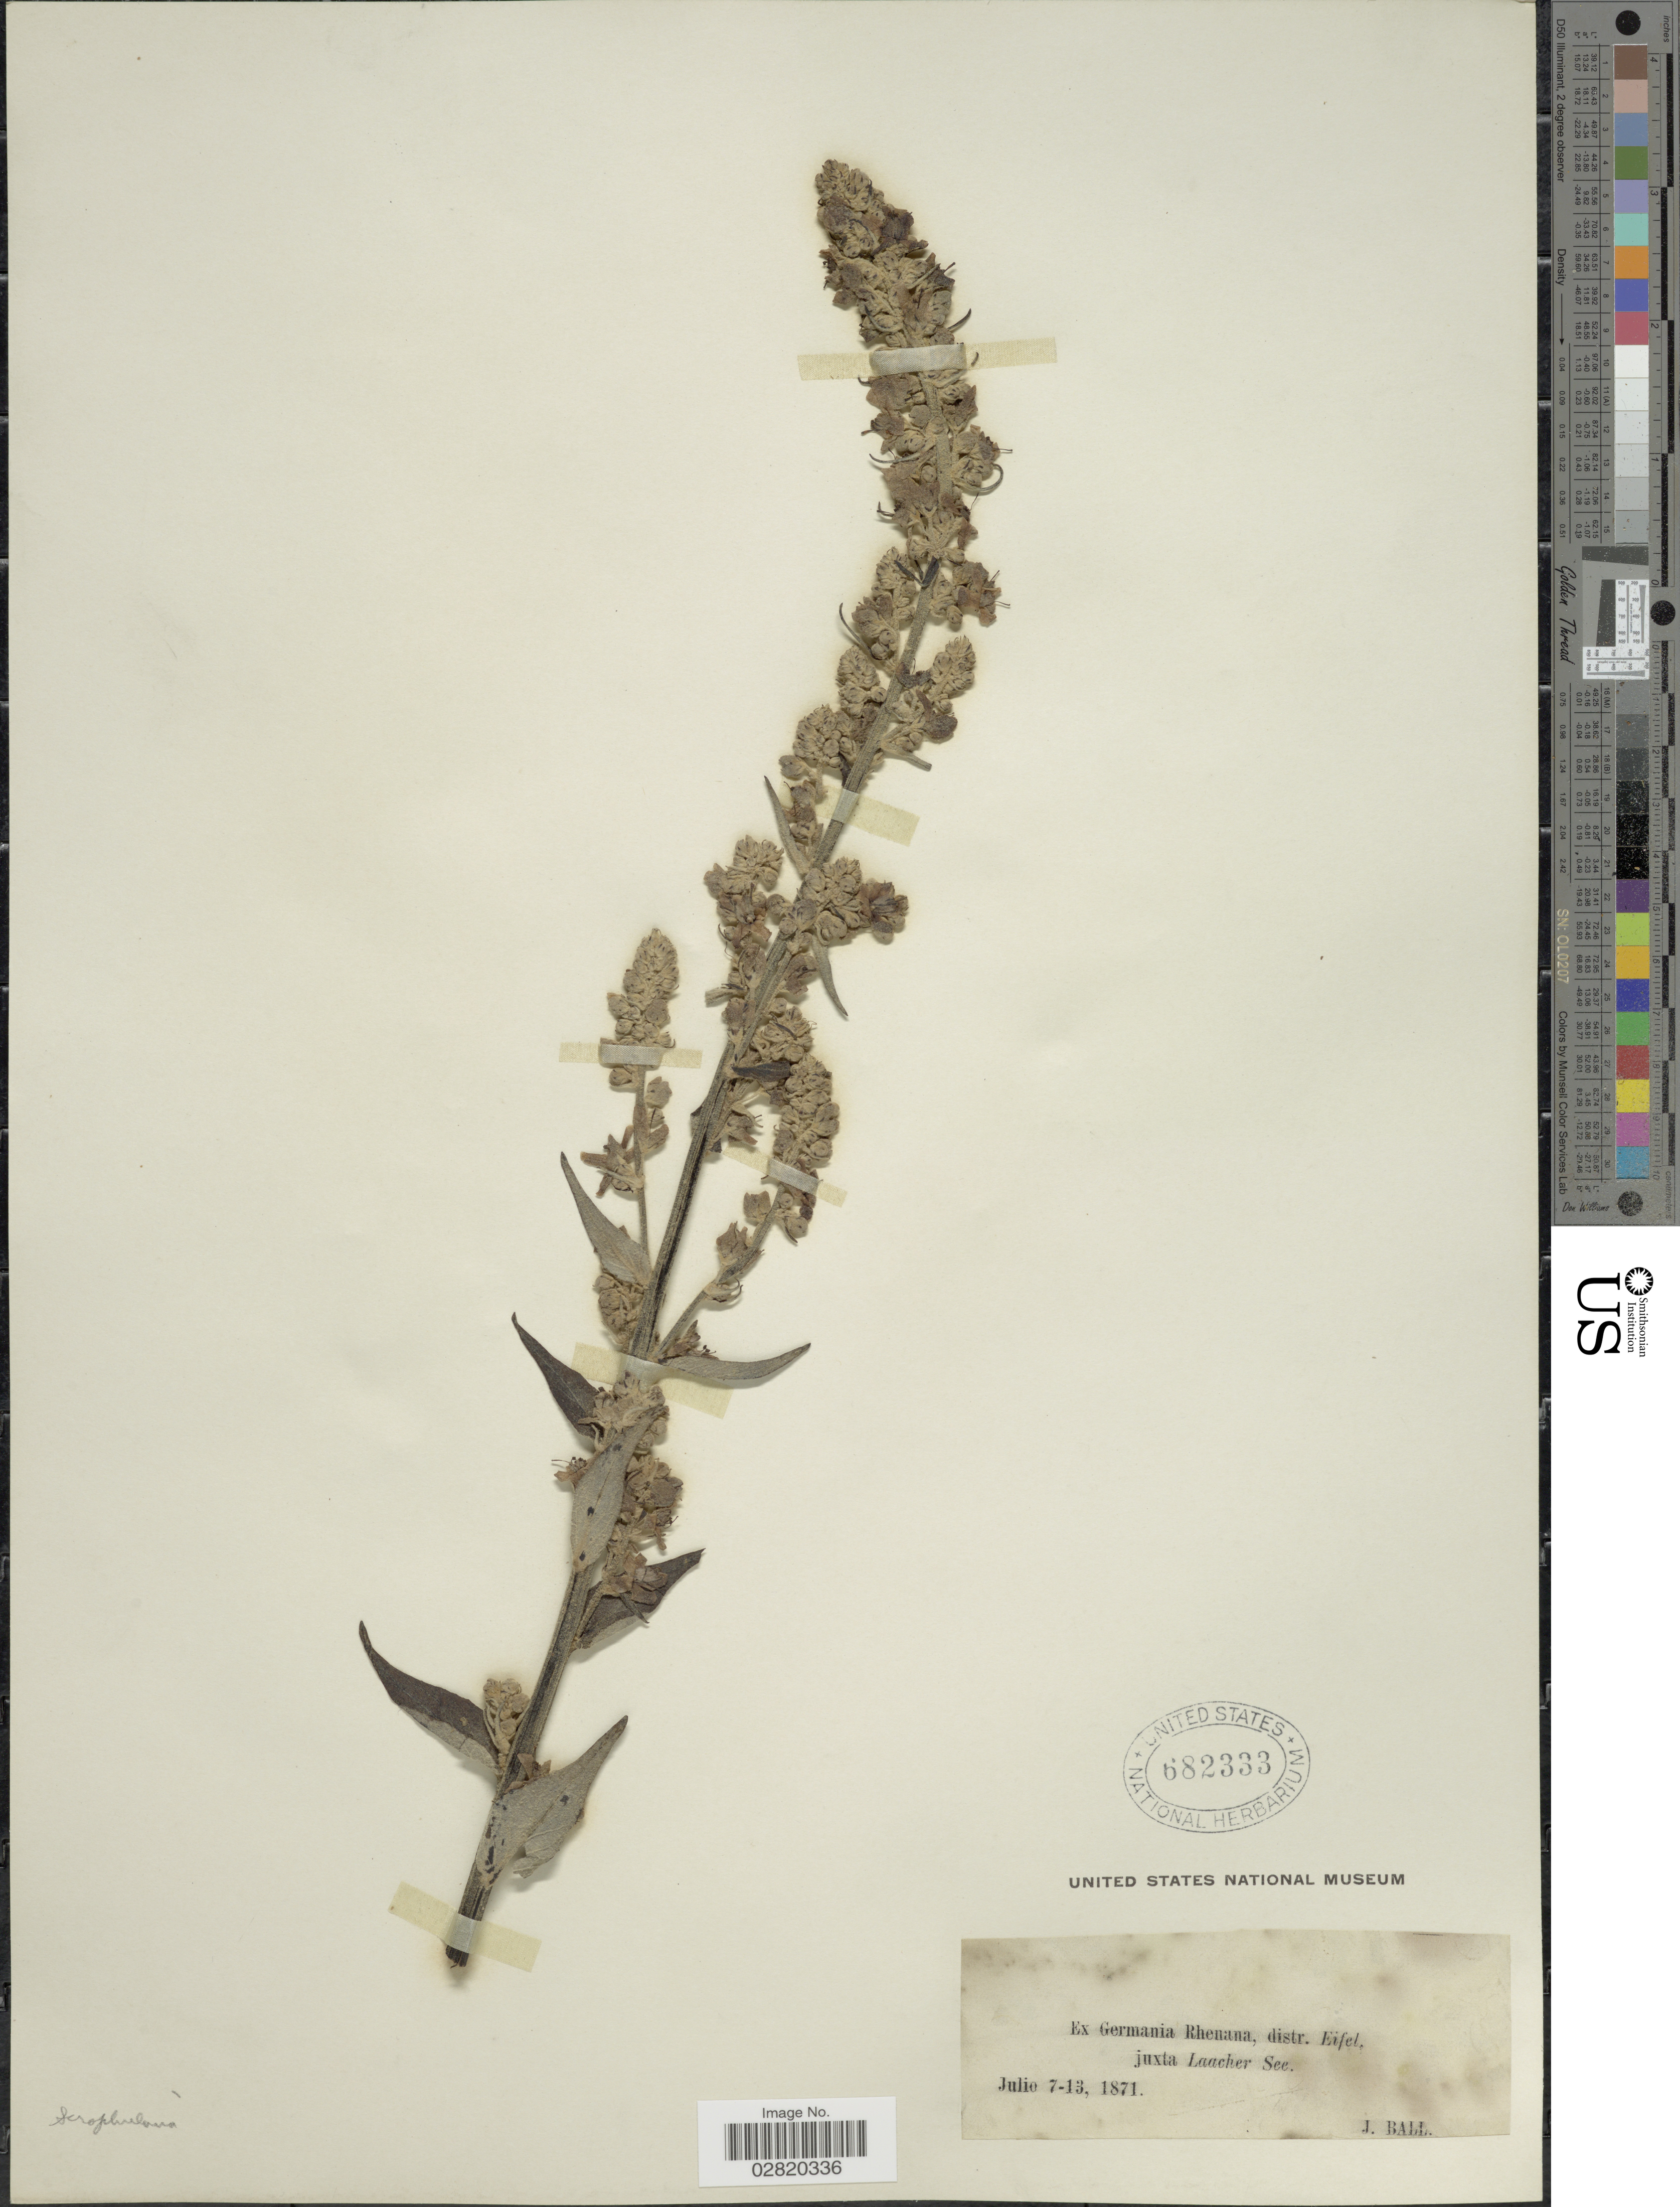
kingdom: Plantae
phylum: Tracheophyta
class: Magnoliopsida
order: Lamiales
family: Lamiaceae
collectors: J. Ball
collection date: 1871-07-07/1871-07-13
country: Germany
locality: Ex Germania Rhenana, distr. Eifel, juxta Laacher See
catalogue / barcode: US 682333